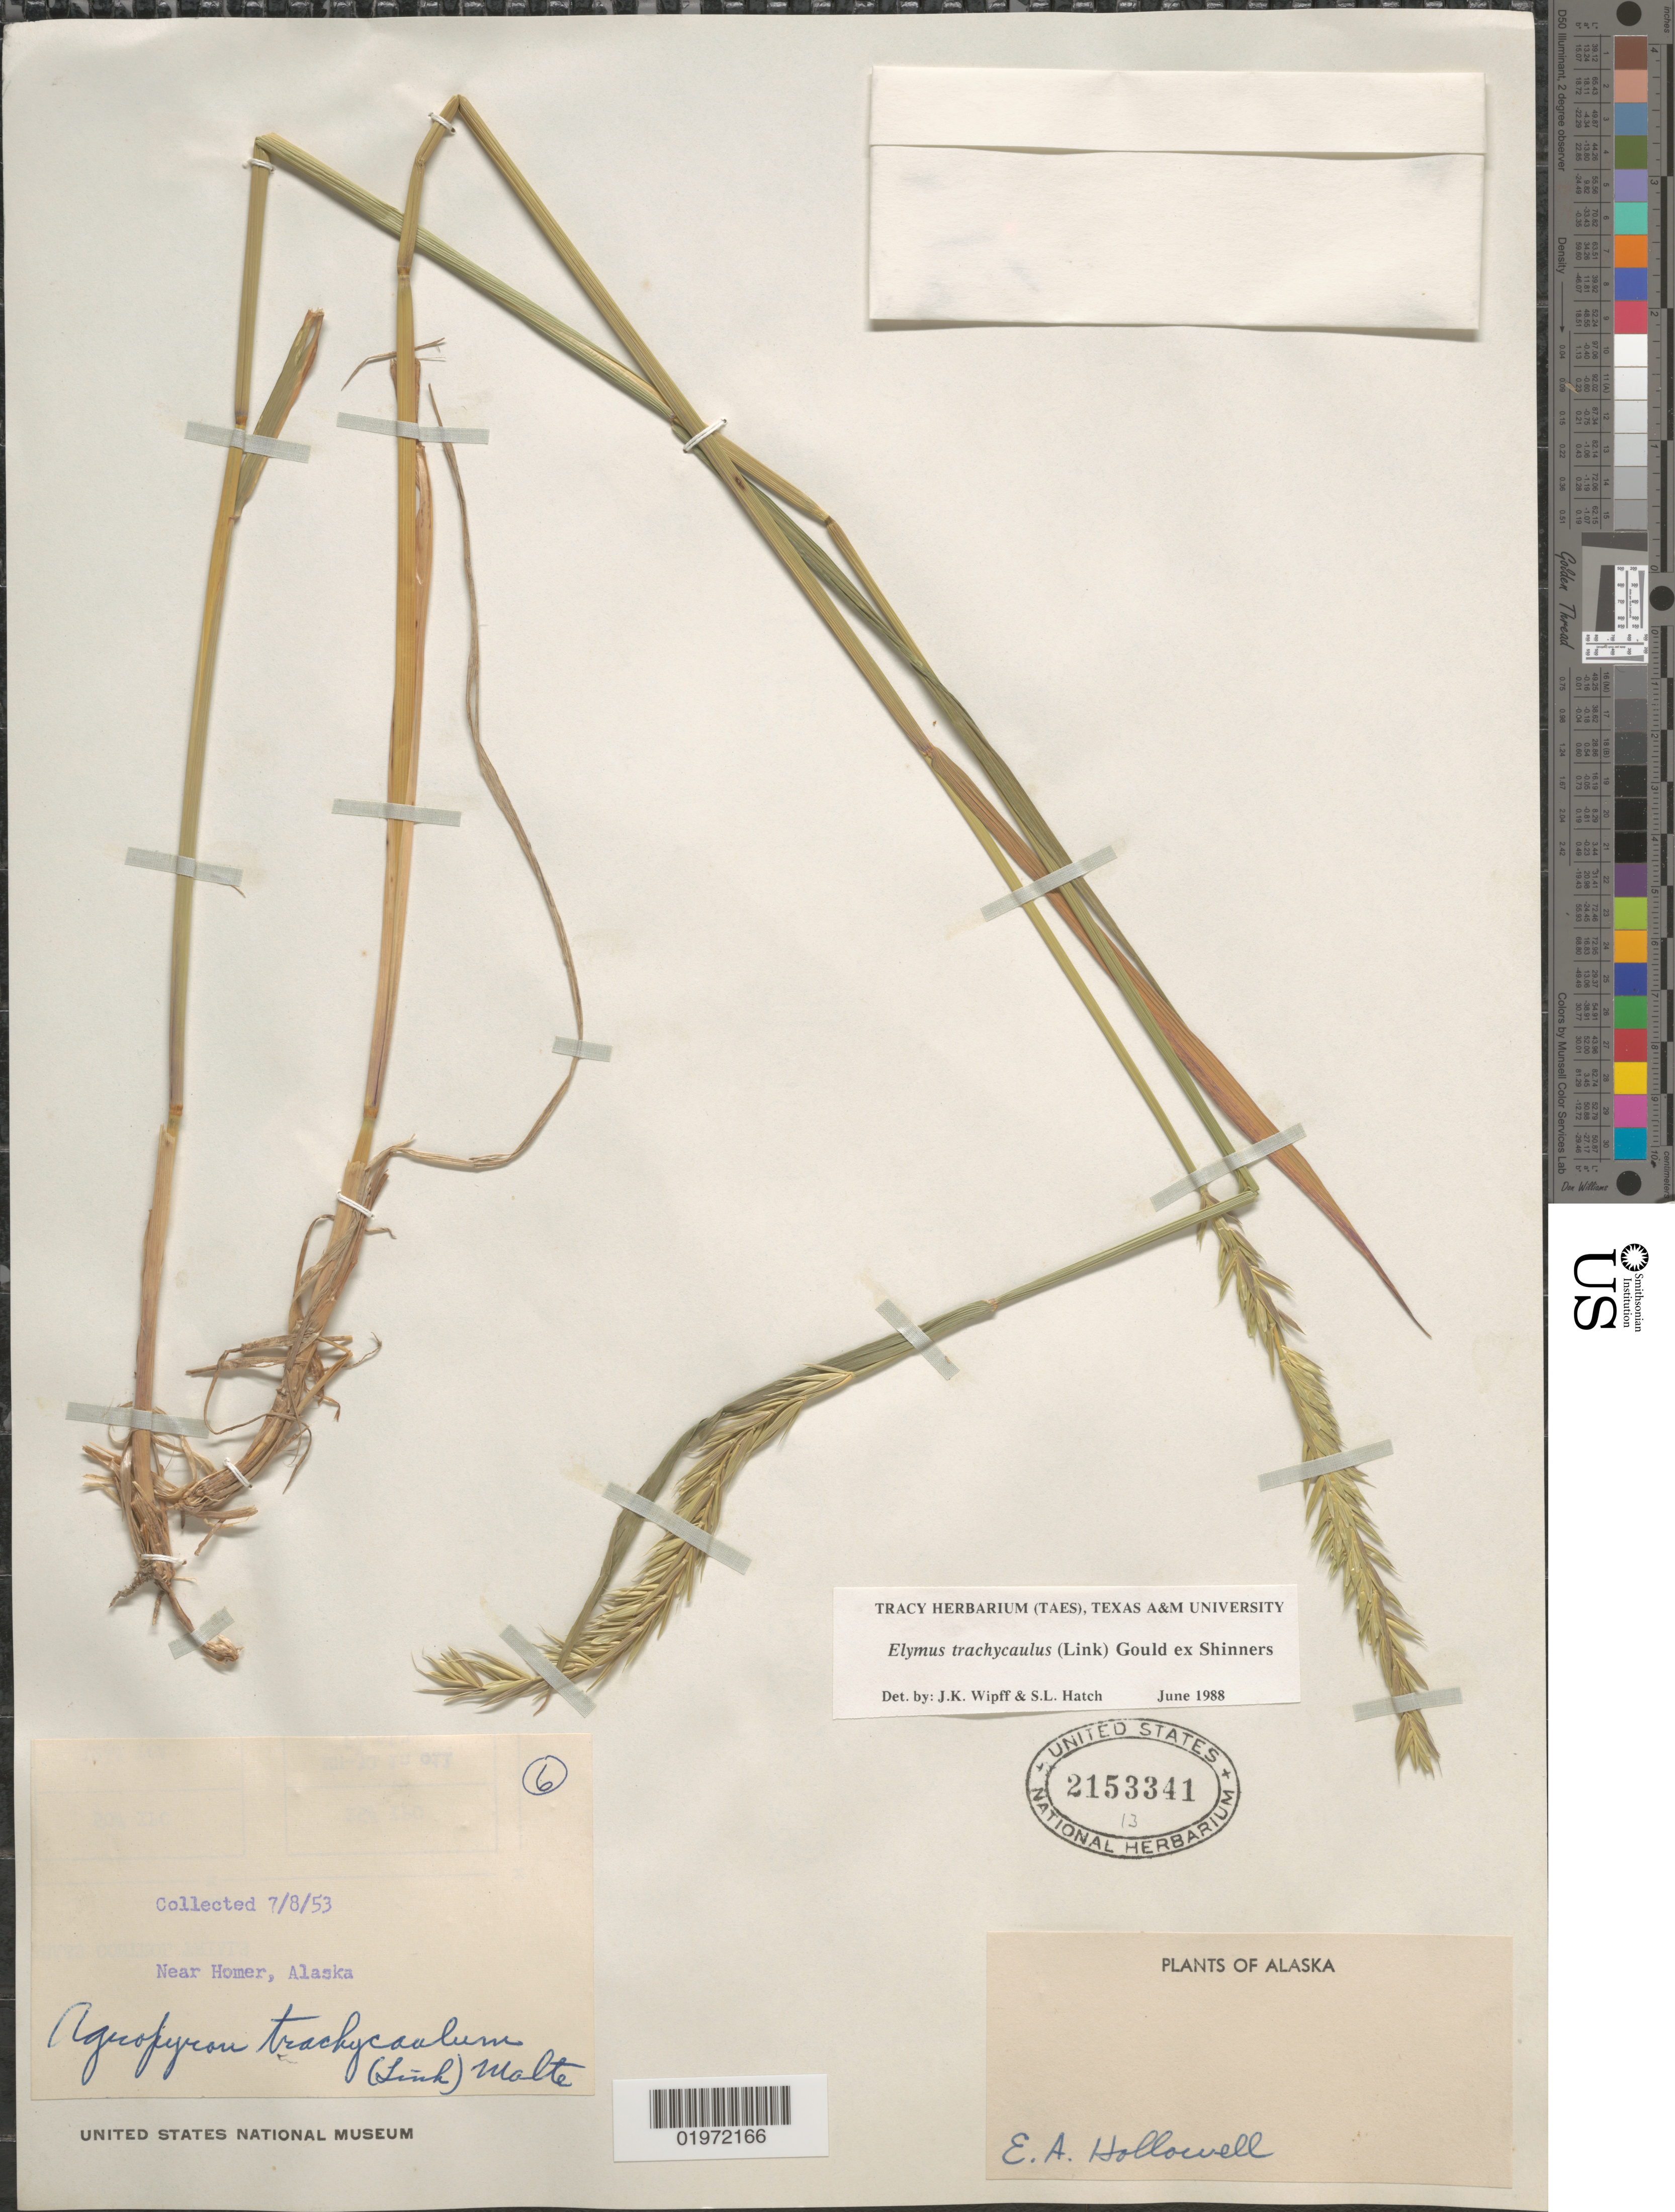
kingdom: Plantae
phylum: Tracheophyta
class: Liliopsida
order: Poales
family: Poaceae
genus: Elymus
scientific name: Elymus trachycaulus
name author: (Link) Gould ex Shinners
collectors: E. Hollowell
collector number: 6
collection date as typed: Transcribed d/m/y: 8/7/53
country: United States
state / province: Alaska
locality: Near Homer.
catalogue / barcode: US 2153341